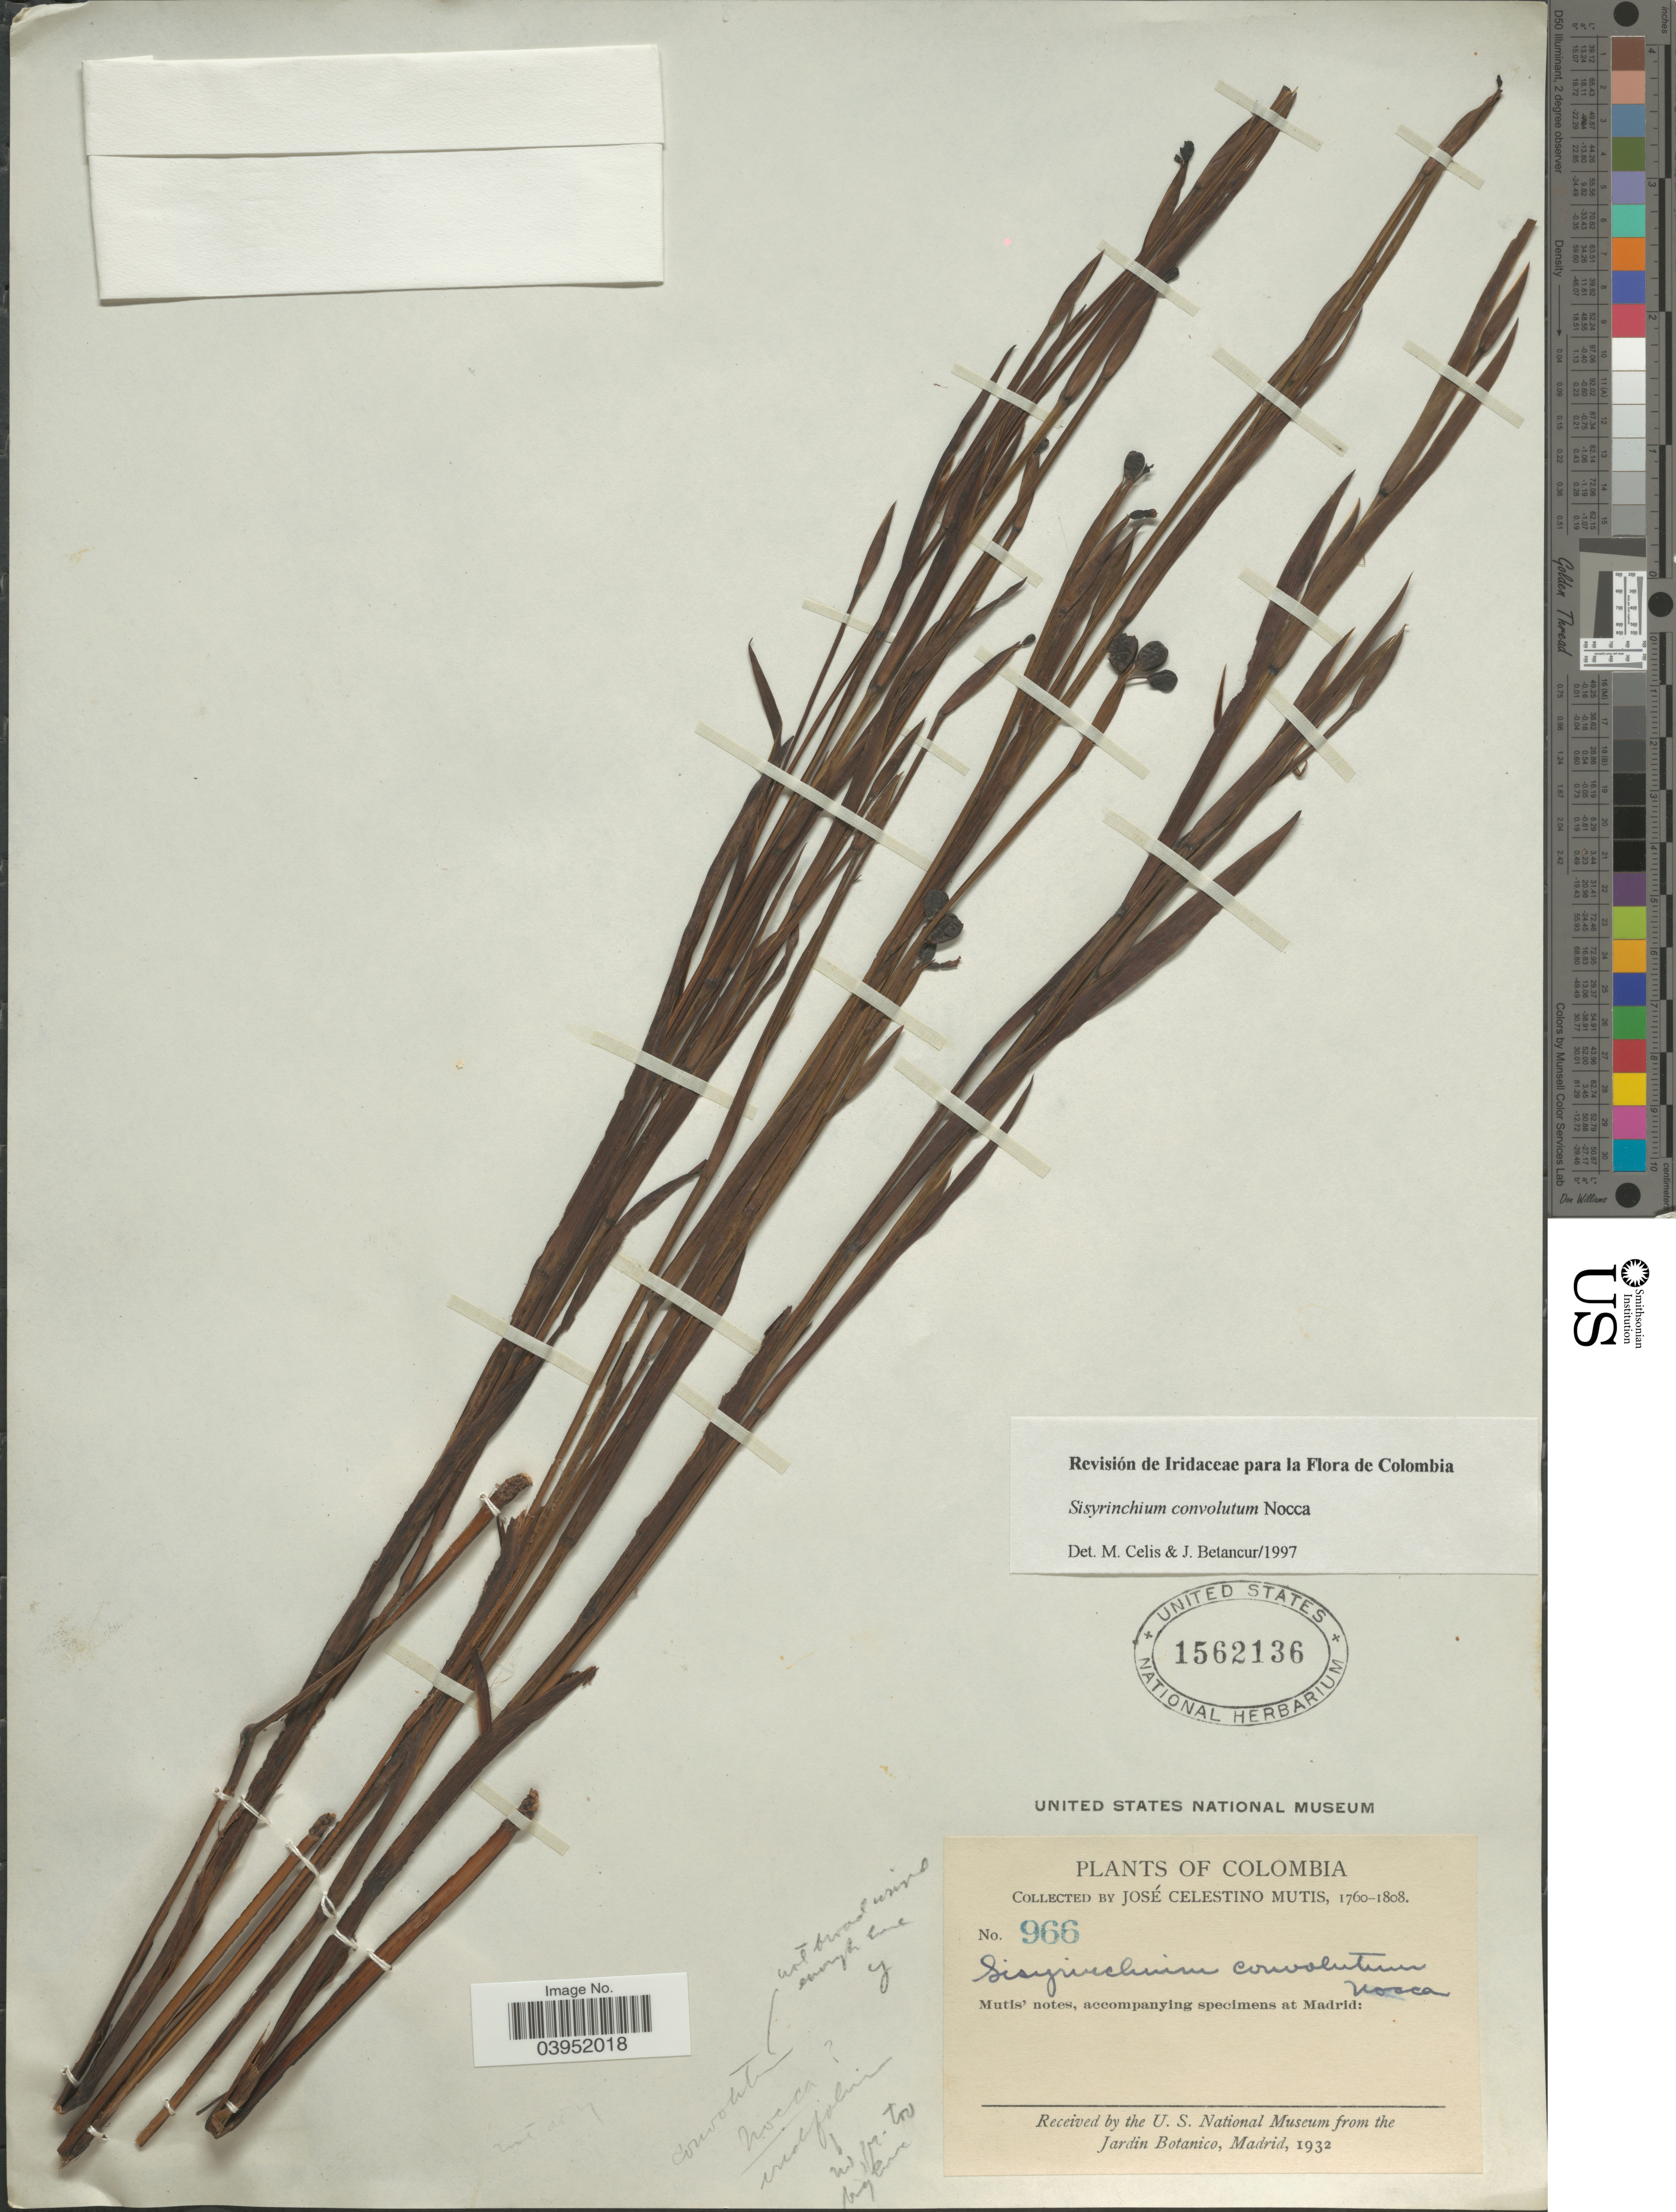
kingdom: Plantae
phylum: Tracheophyta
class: Liliopsida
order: Asparagales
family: Iridaceae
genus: Sisyrinchium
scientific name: Sisyrinchium convolutum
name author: Nocca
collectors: J. C. B. Mutis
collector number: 966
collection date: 1760/1808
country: Colombia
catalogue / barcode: US 1562136